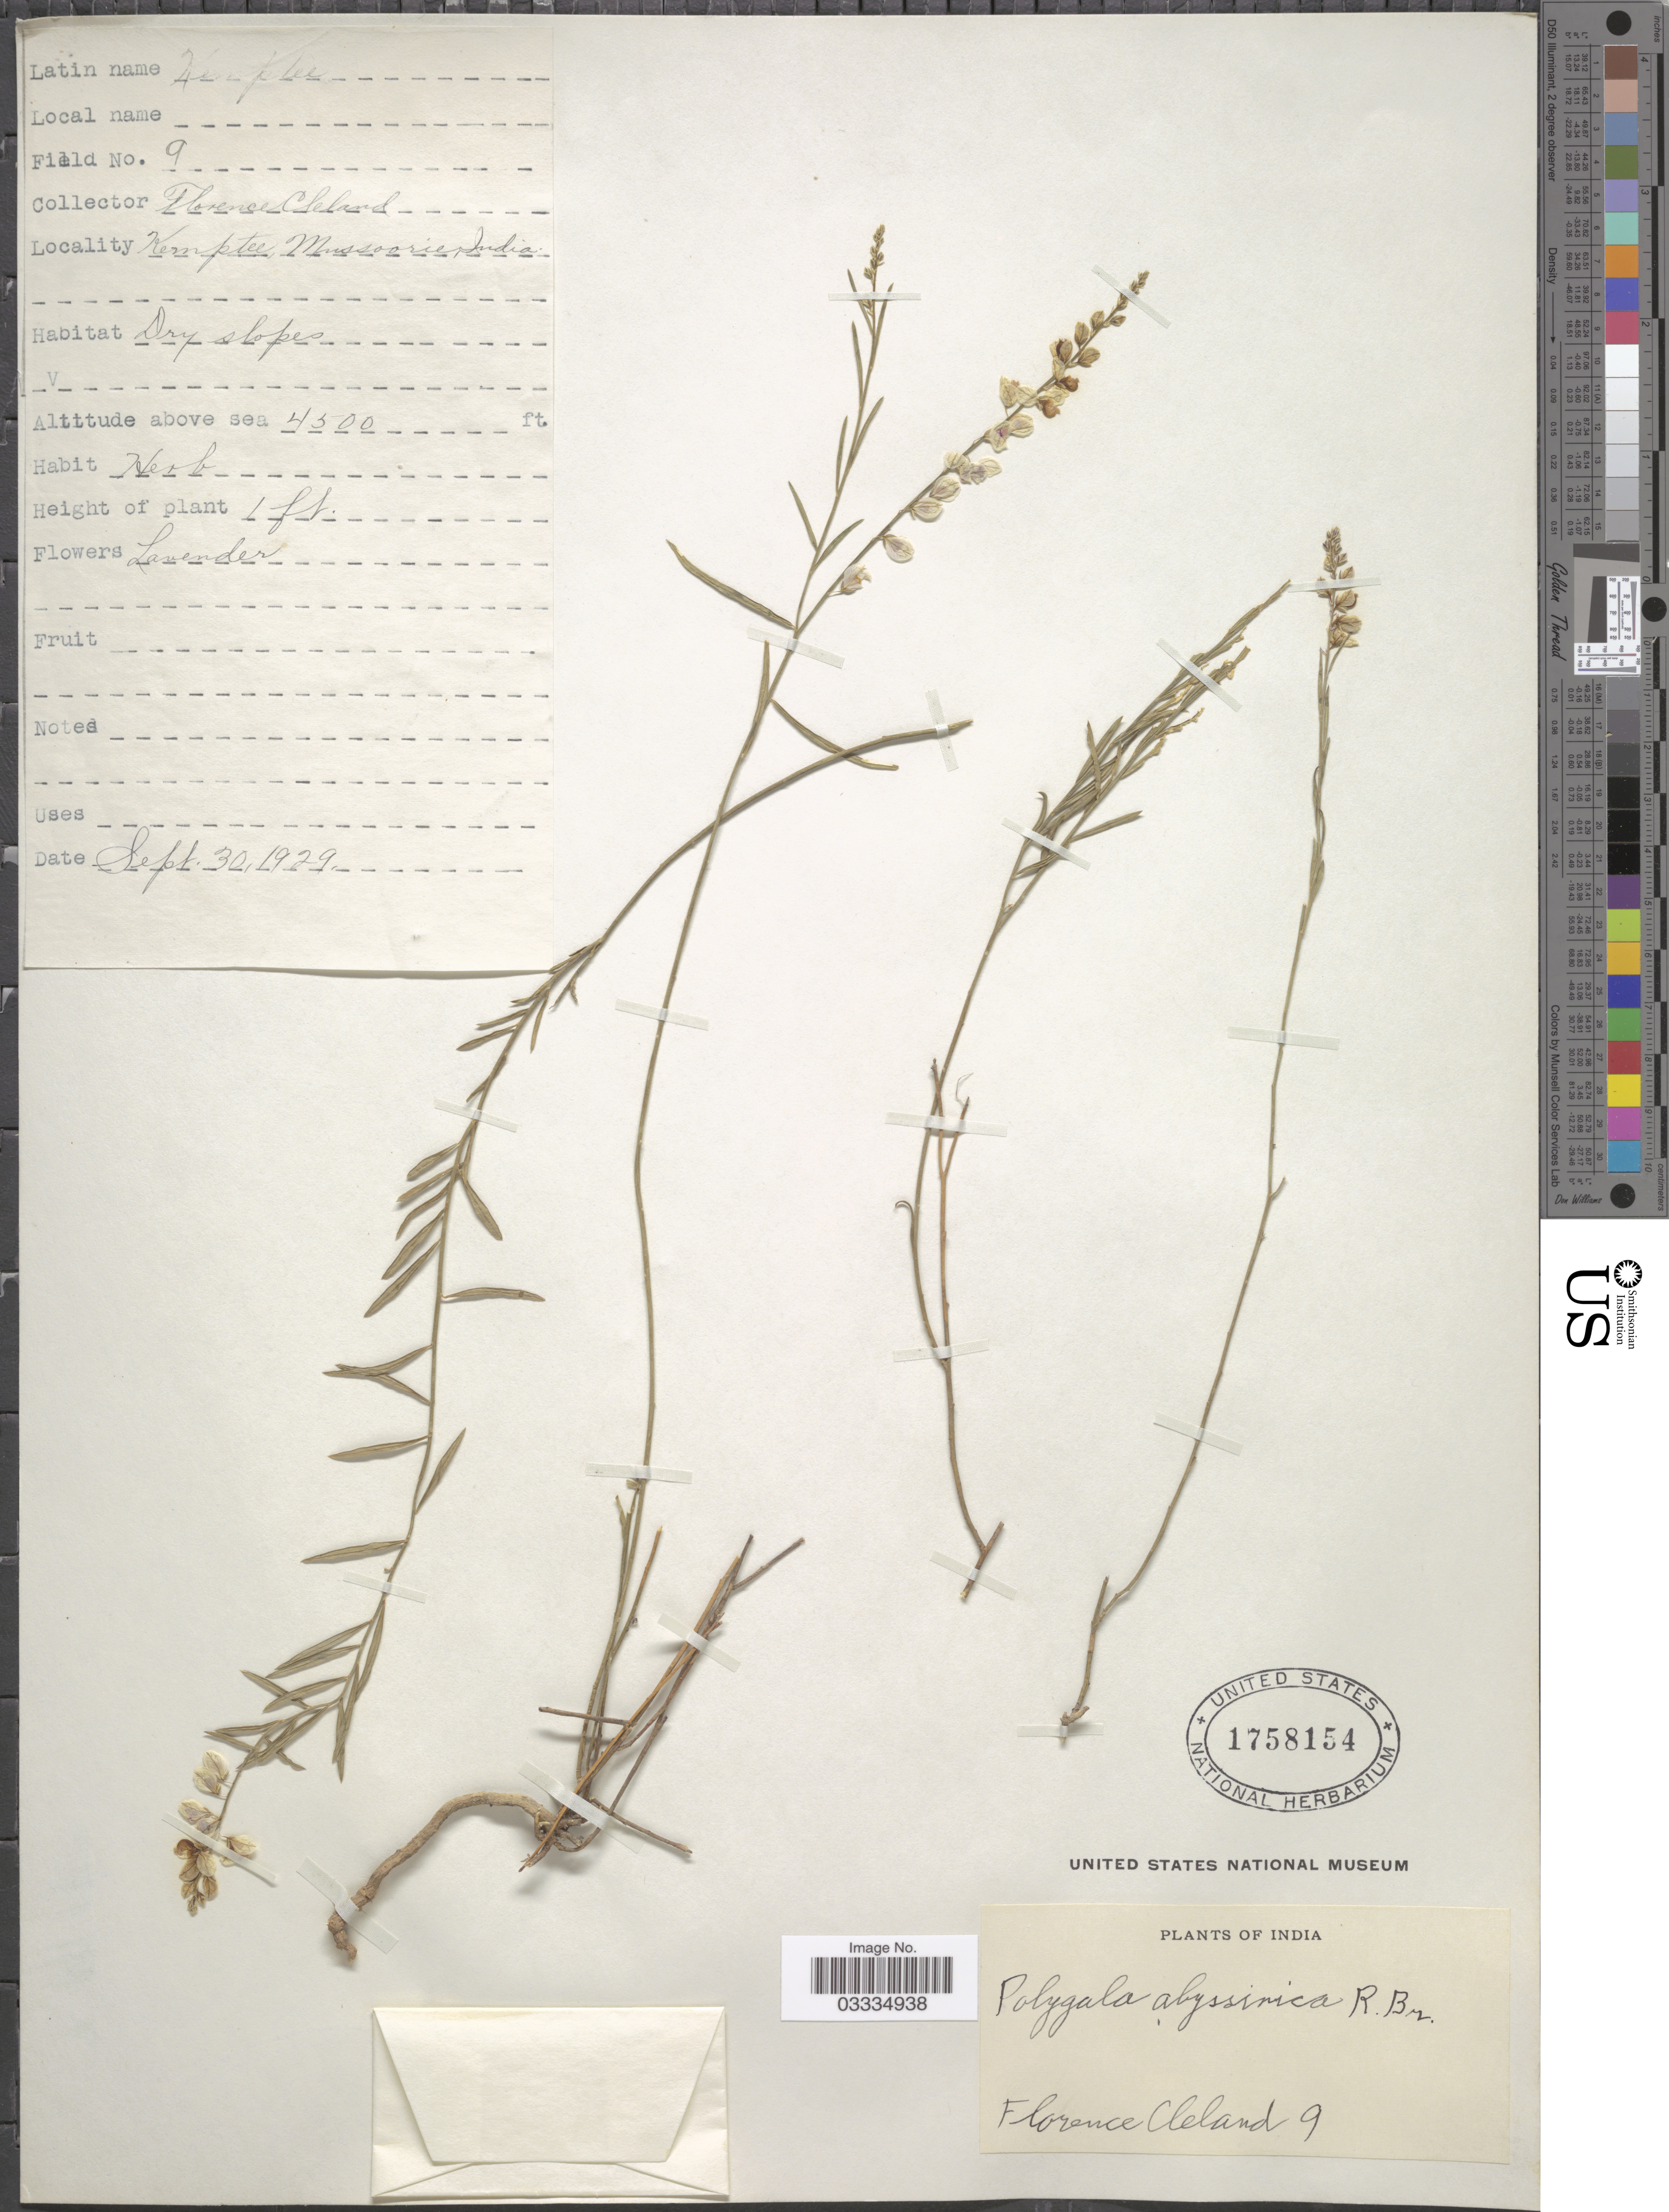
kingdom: Plantae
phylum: Tracheophyta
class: Magnoliopsida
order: Fabales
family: Polygalaceae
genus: Polygala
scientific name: Polygala abyssinica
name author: R. Br. ex Fresen.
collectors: F. Cleland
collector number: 9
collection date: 1929-09-30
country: India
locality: Kemptee, Mussoorie.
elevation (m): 1372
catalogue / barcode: US 1758154